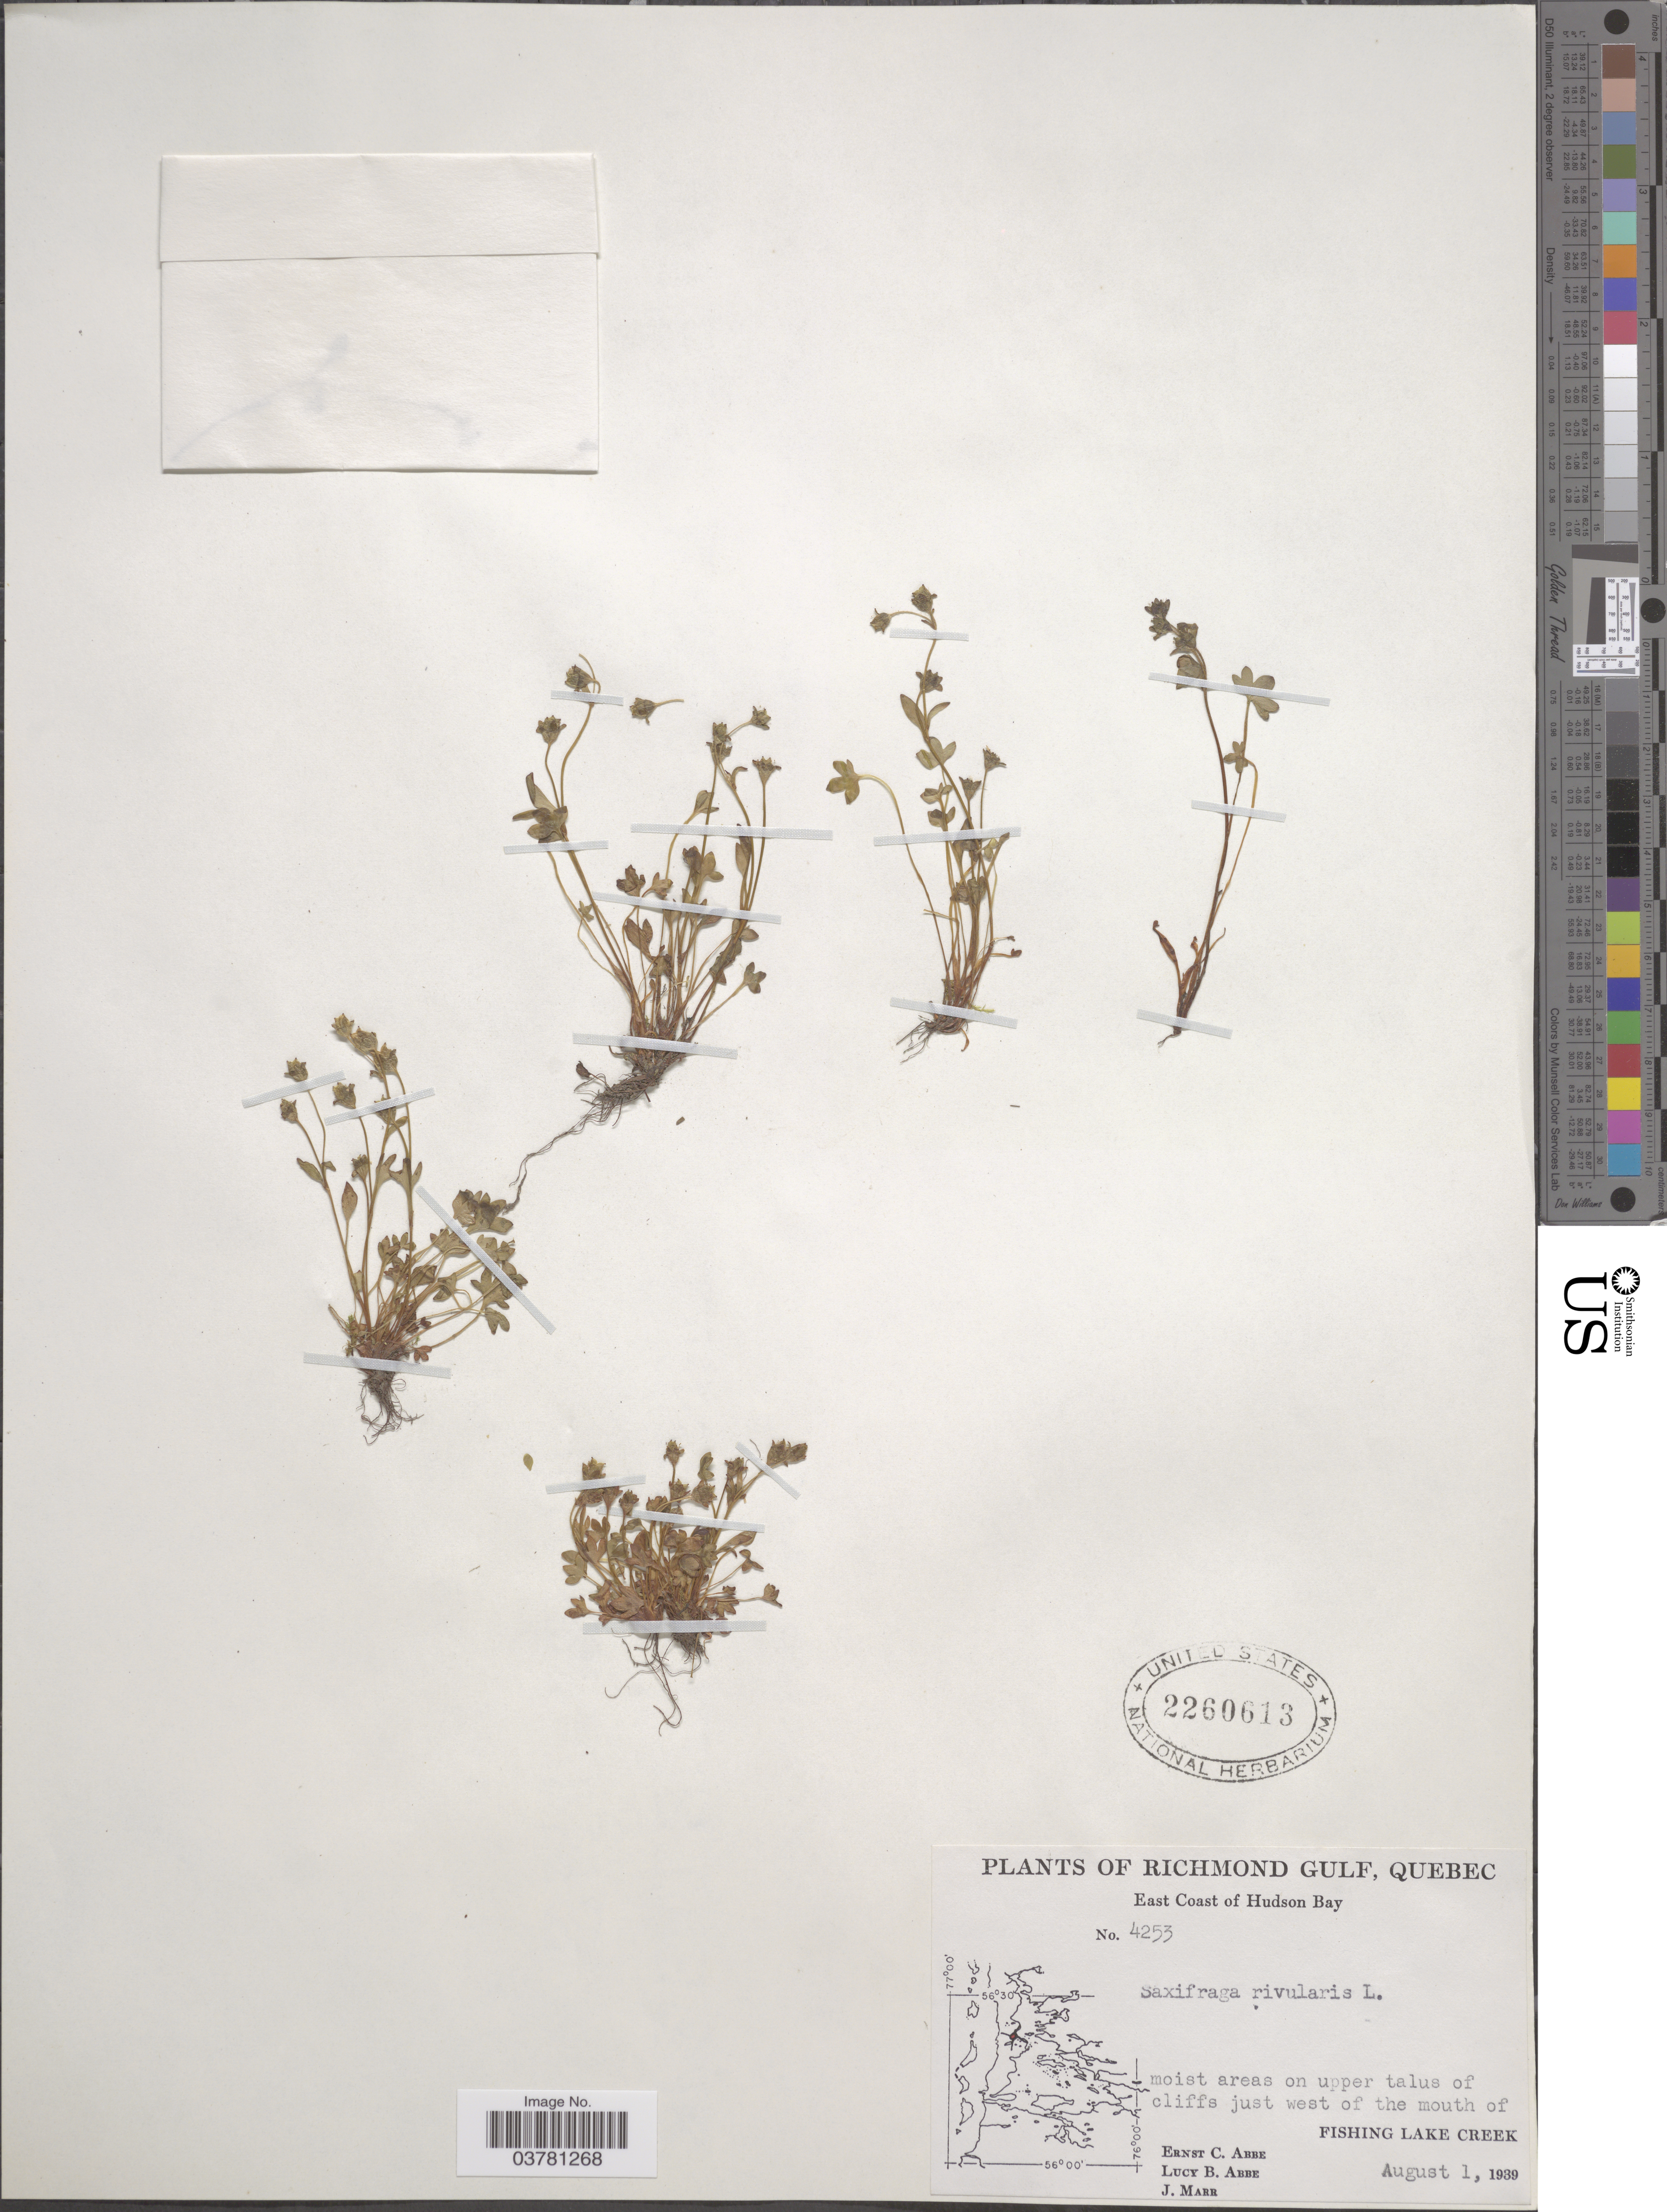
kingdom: Plantae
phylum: Tracheophyta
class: Magnoliopsida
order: Saxifragales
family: Saxifragaceae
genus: Saxifraga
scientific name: Saxifraga rivularis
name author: L.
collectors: E. C. Abbe, L. B. Abbe & J. Marr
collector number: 4253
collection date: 1939-08-01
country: Canada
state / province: Quebec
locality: Richmond Gulf, East Coast of Hudson Bay. Moist areas on upper talus of cliffs just west of the mouth of Fishing Lake Creek.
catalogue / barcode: US 2260613